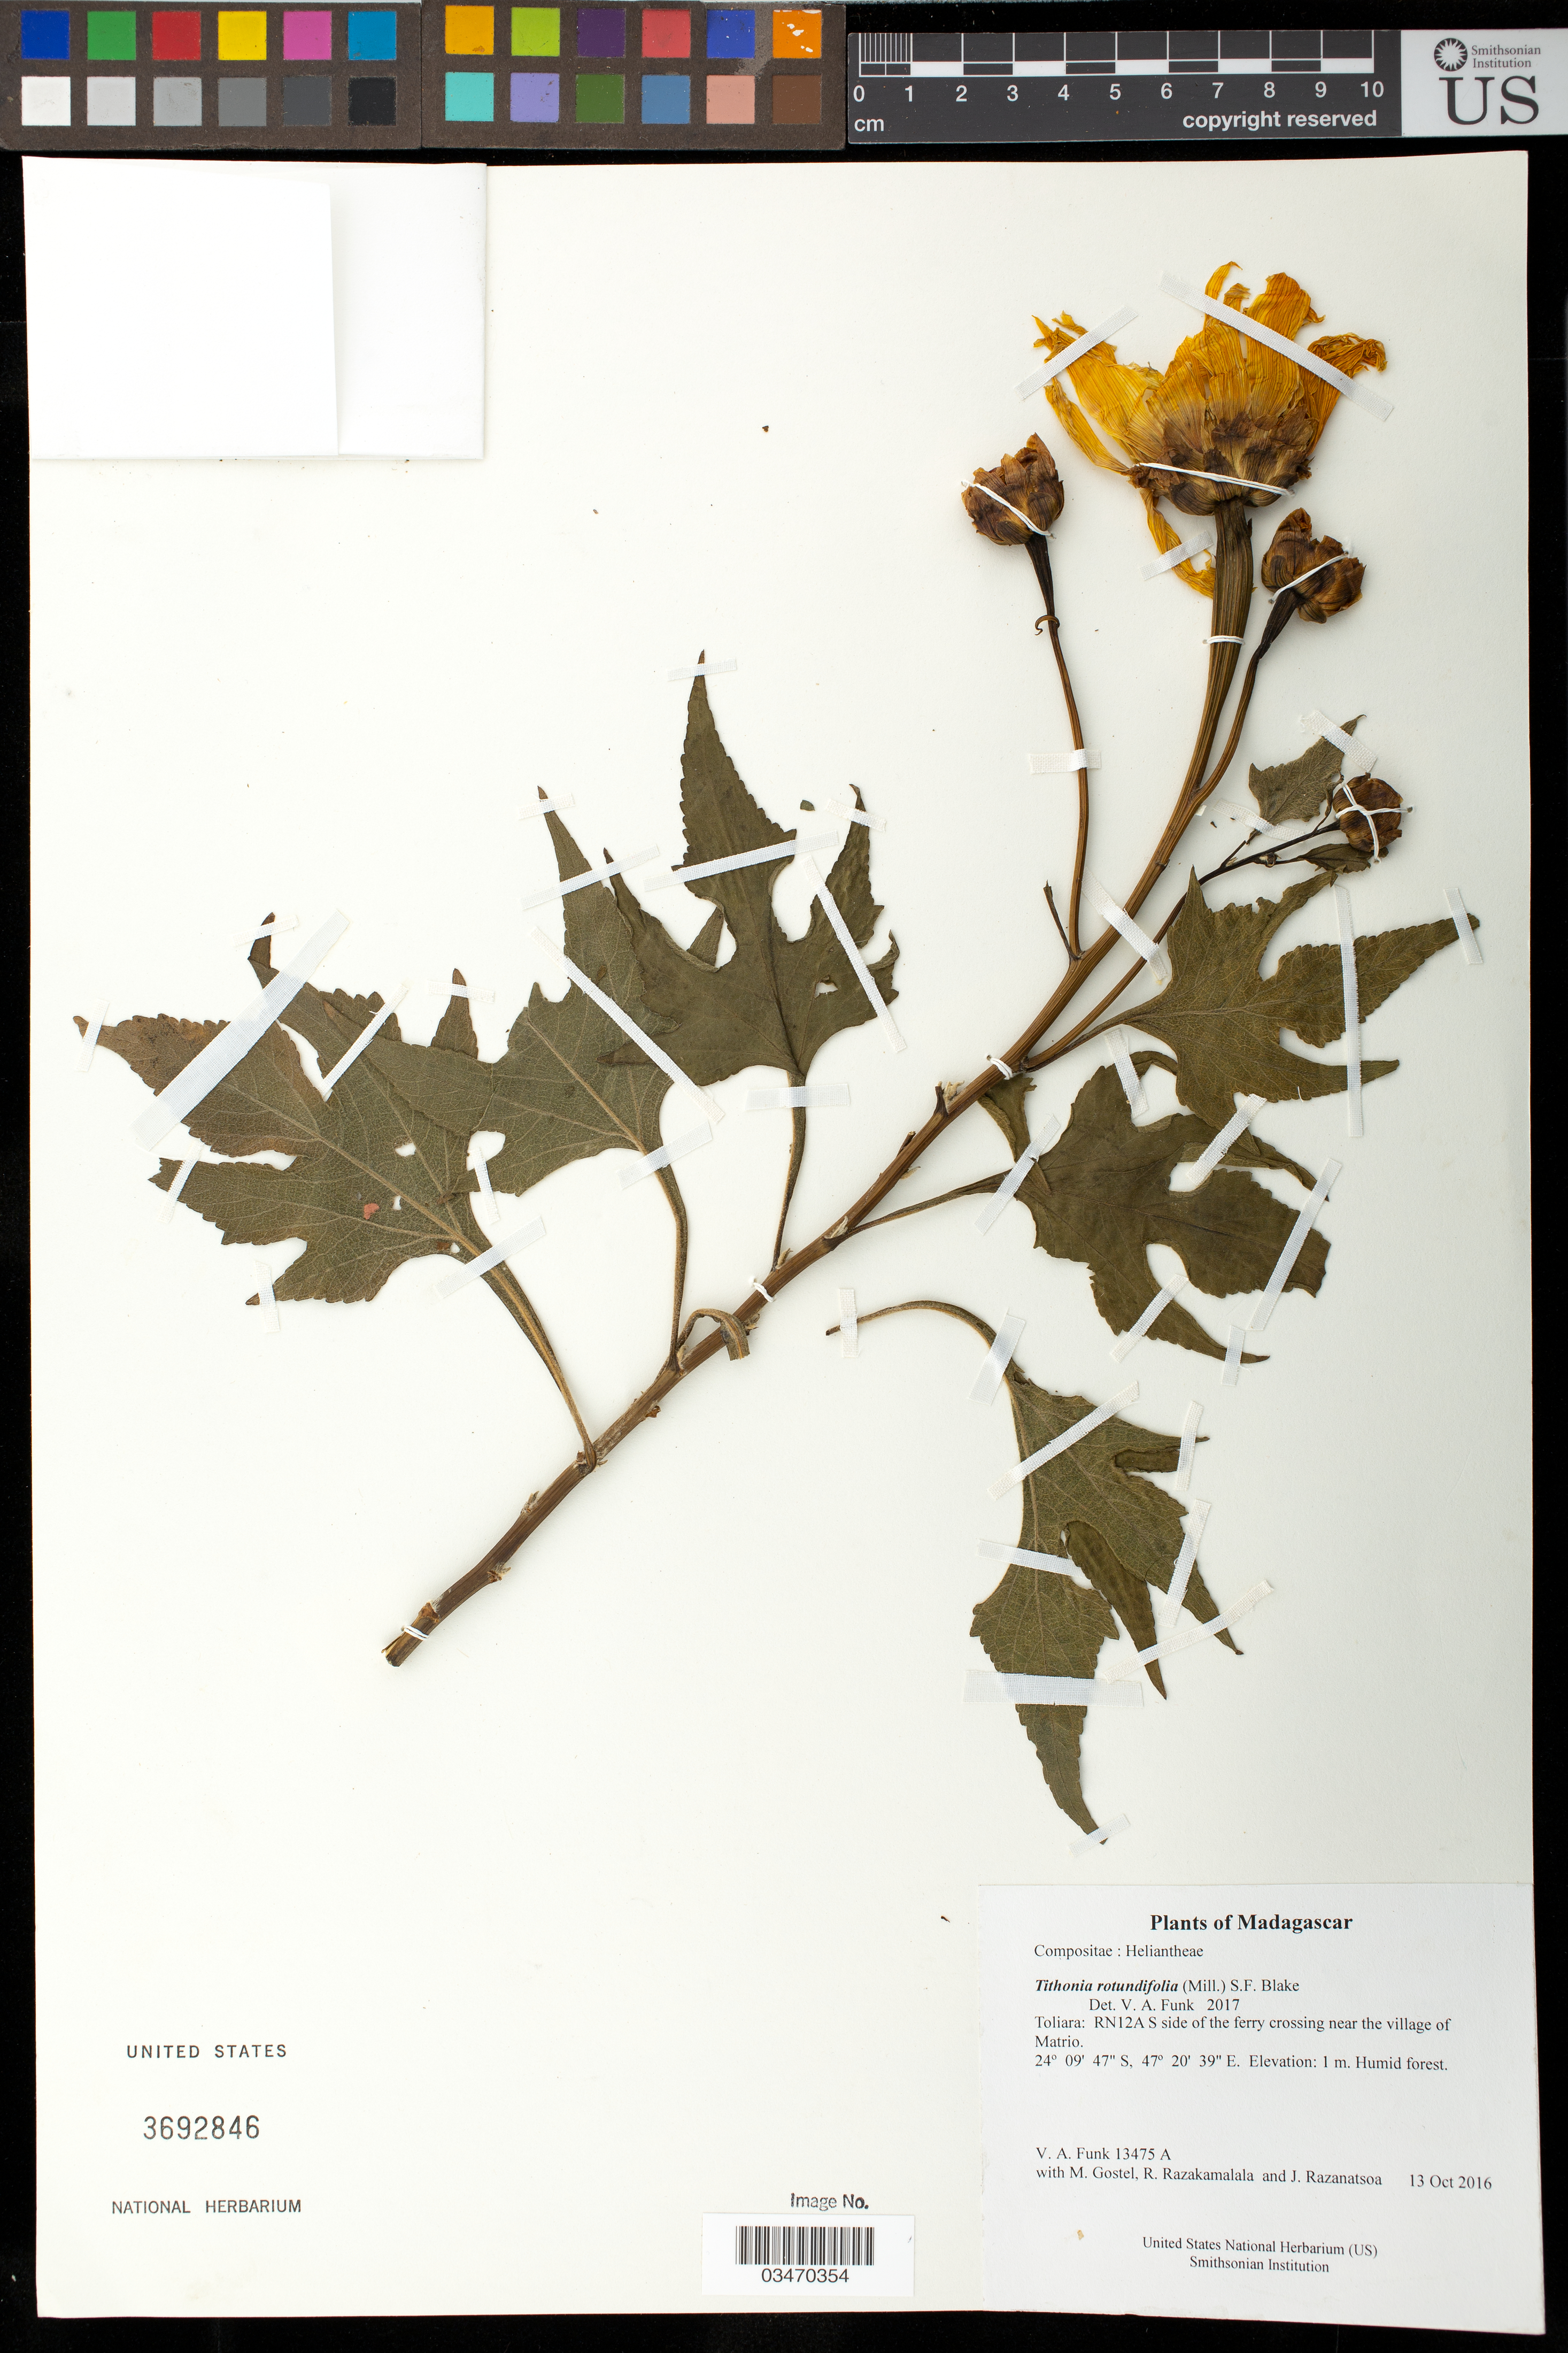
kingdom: Plantae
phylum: Tracheophyta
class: Magnoliopsida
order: Asterales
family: Asteraceae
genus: Tithonia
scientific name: Tithonia rotundifolia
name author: (Mill.) S.F. Blake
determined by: Funk, Vicki A., (BOT), Smithsonian Institution - National Museum of Natural History (UNITED STATES)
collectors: M. R. Gostel, R. Razakamalala & J. Razanatsoa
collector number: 13475 A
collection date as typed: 13 Oct 2016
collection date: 2016-10-13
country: Madagascar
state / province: Anosy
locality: RN12A S side of the ferry crossing near the village of Matrio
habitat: Humid forest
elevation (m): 1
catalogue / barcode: US 3692846